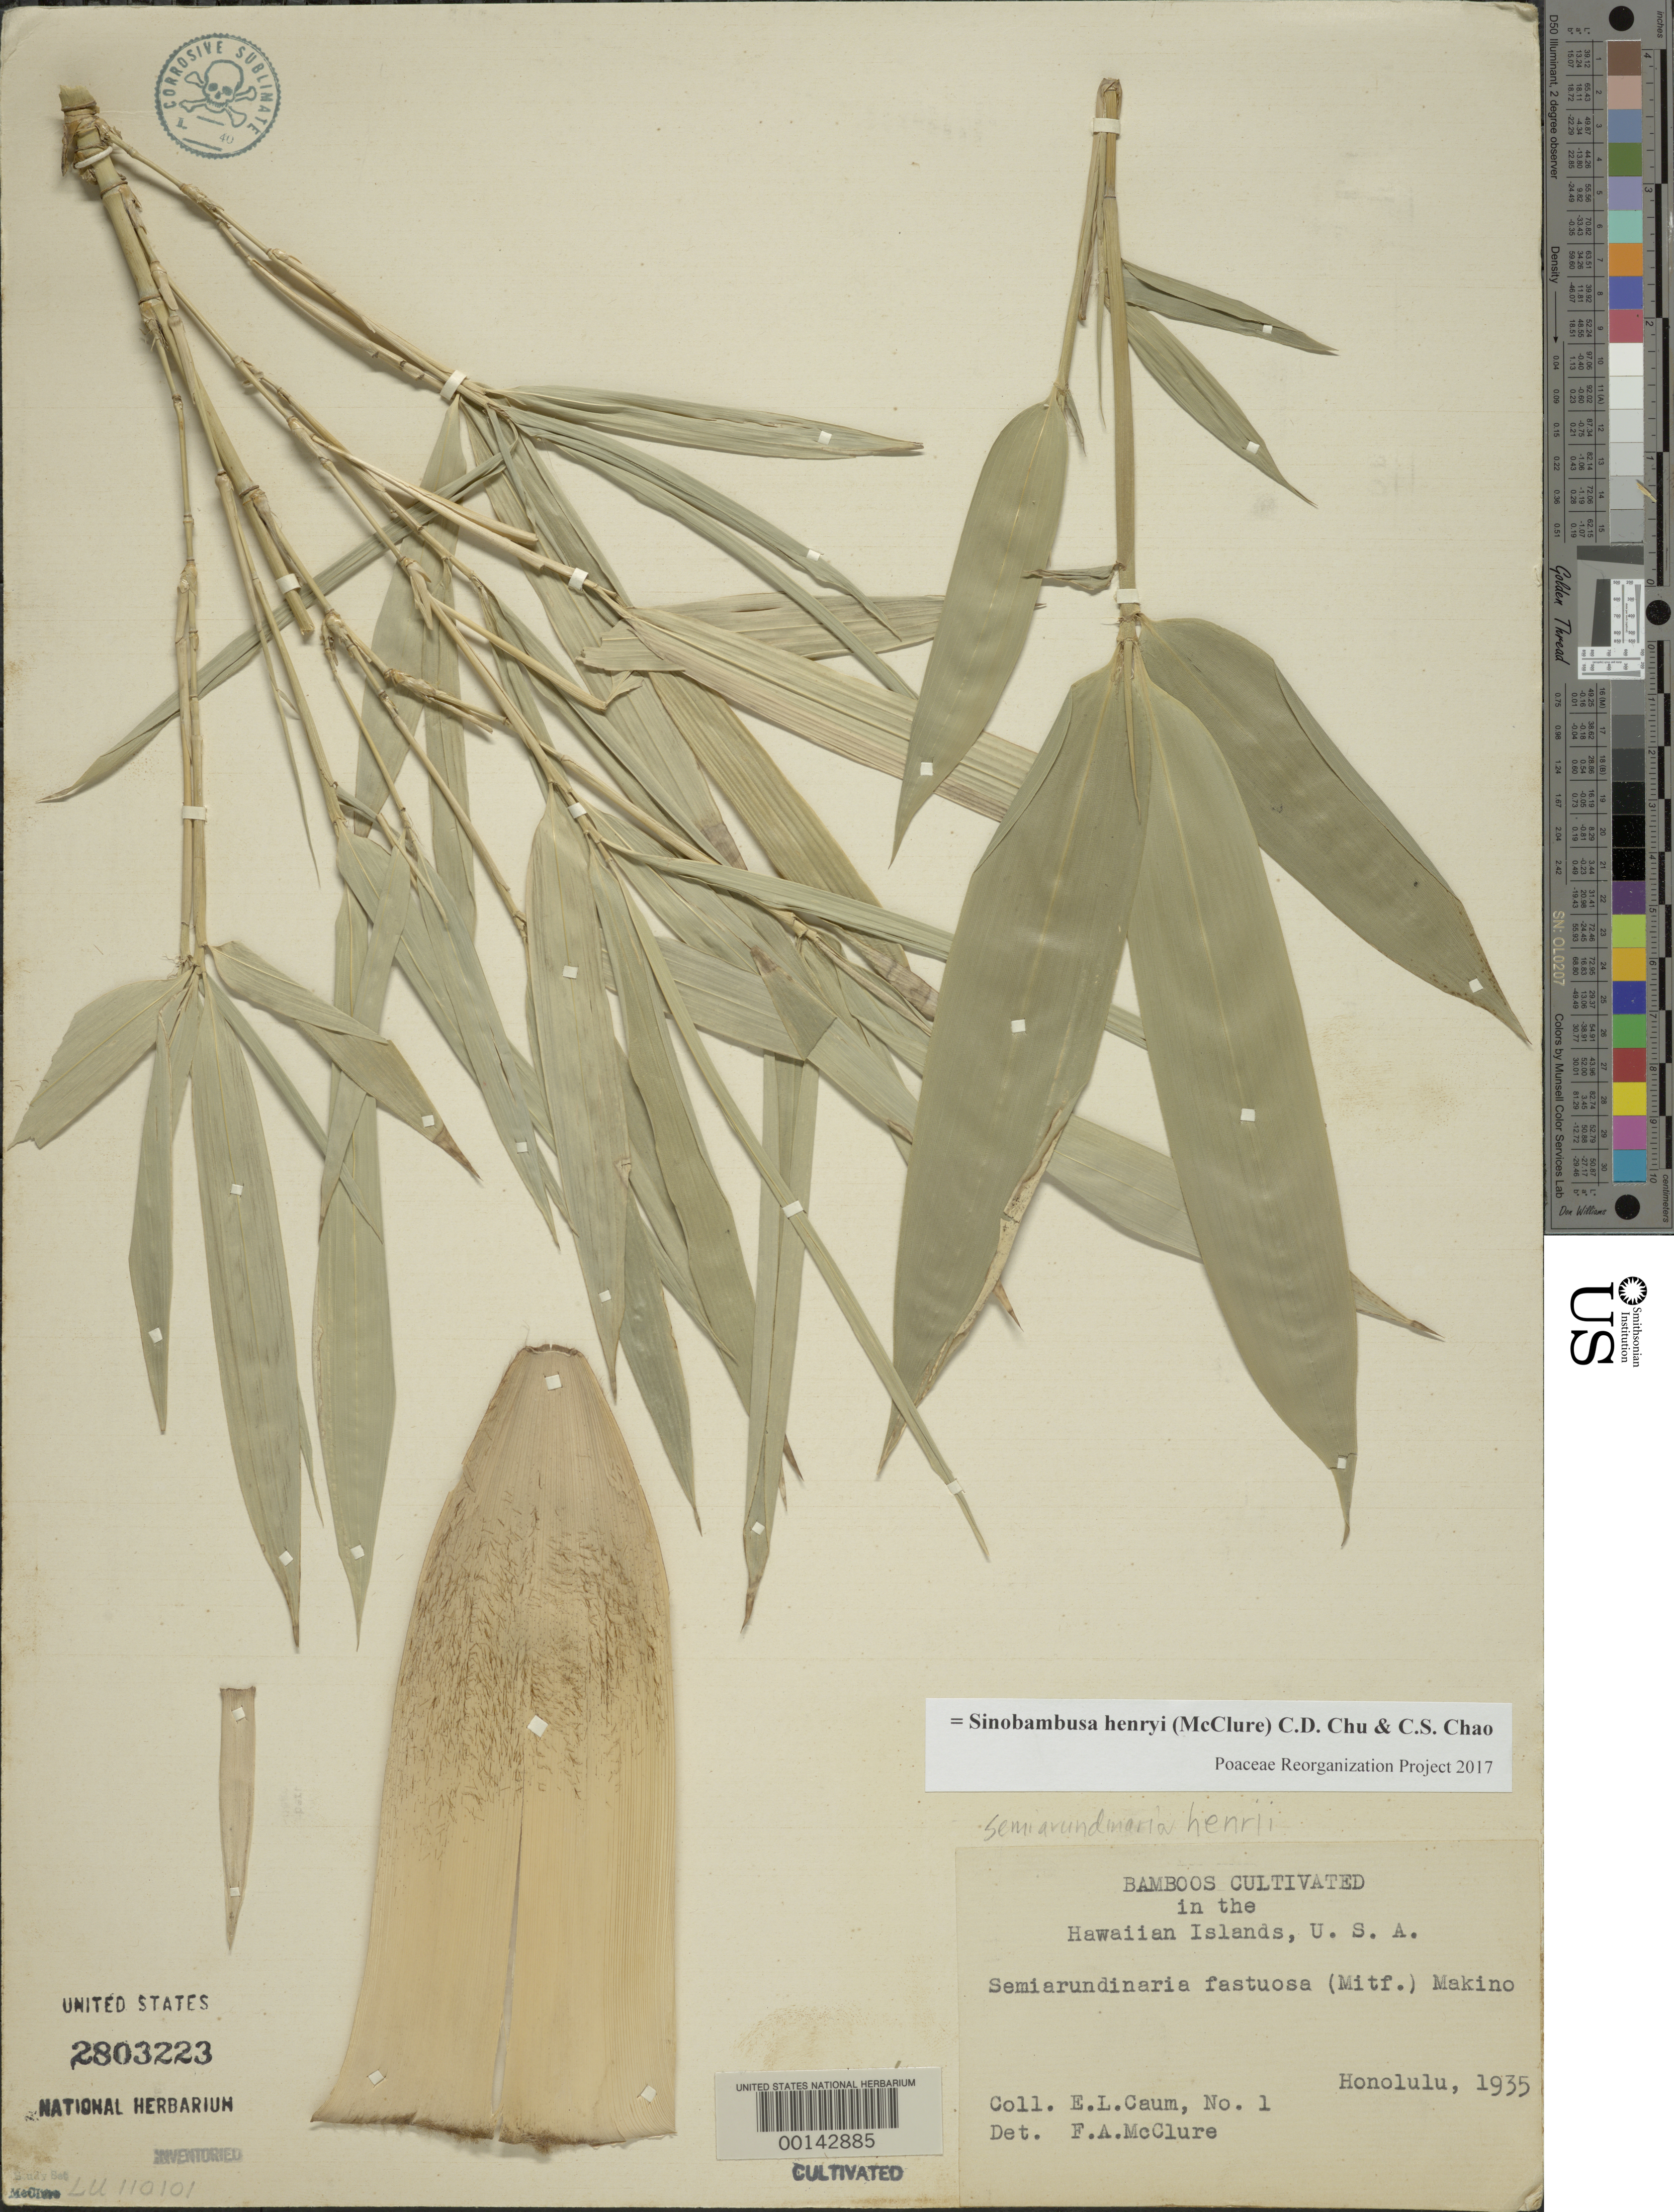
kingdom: Plantae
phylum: Tracheophyta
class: Liliopsida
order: Poales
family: Poaceae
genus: Sinobambusa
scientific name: Sinobambusa henryi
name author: (McClure) C.D. Chu & C.S. Chao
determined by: Poaceae Reorganization Project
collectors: E. L. Caum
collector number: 1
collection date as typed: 1935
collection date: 1935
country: United States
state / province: Hawaii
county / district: Honolulu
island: Oahu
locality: Honolulu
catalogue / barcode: US 2803223